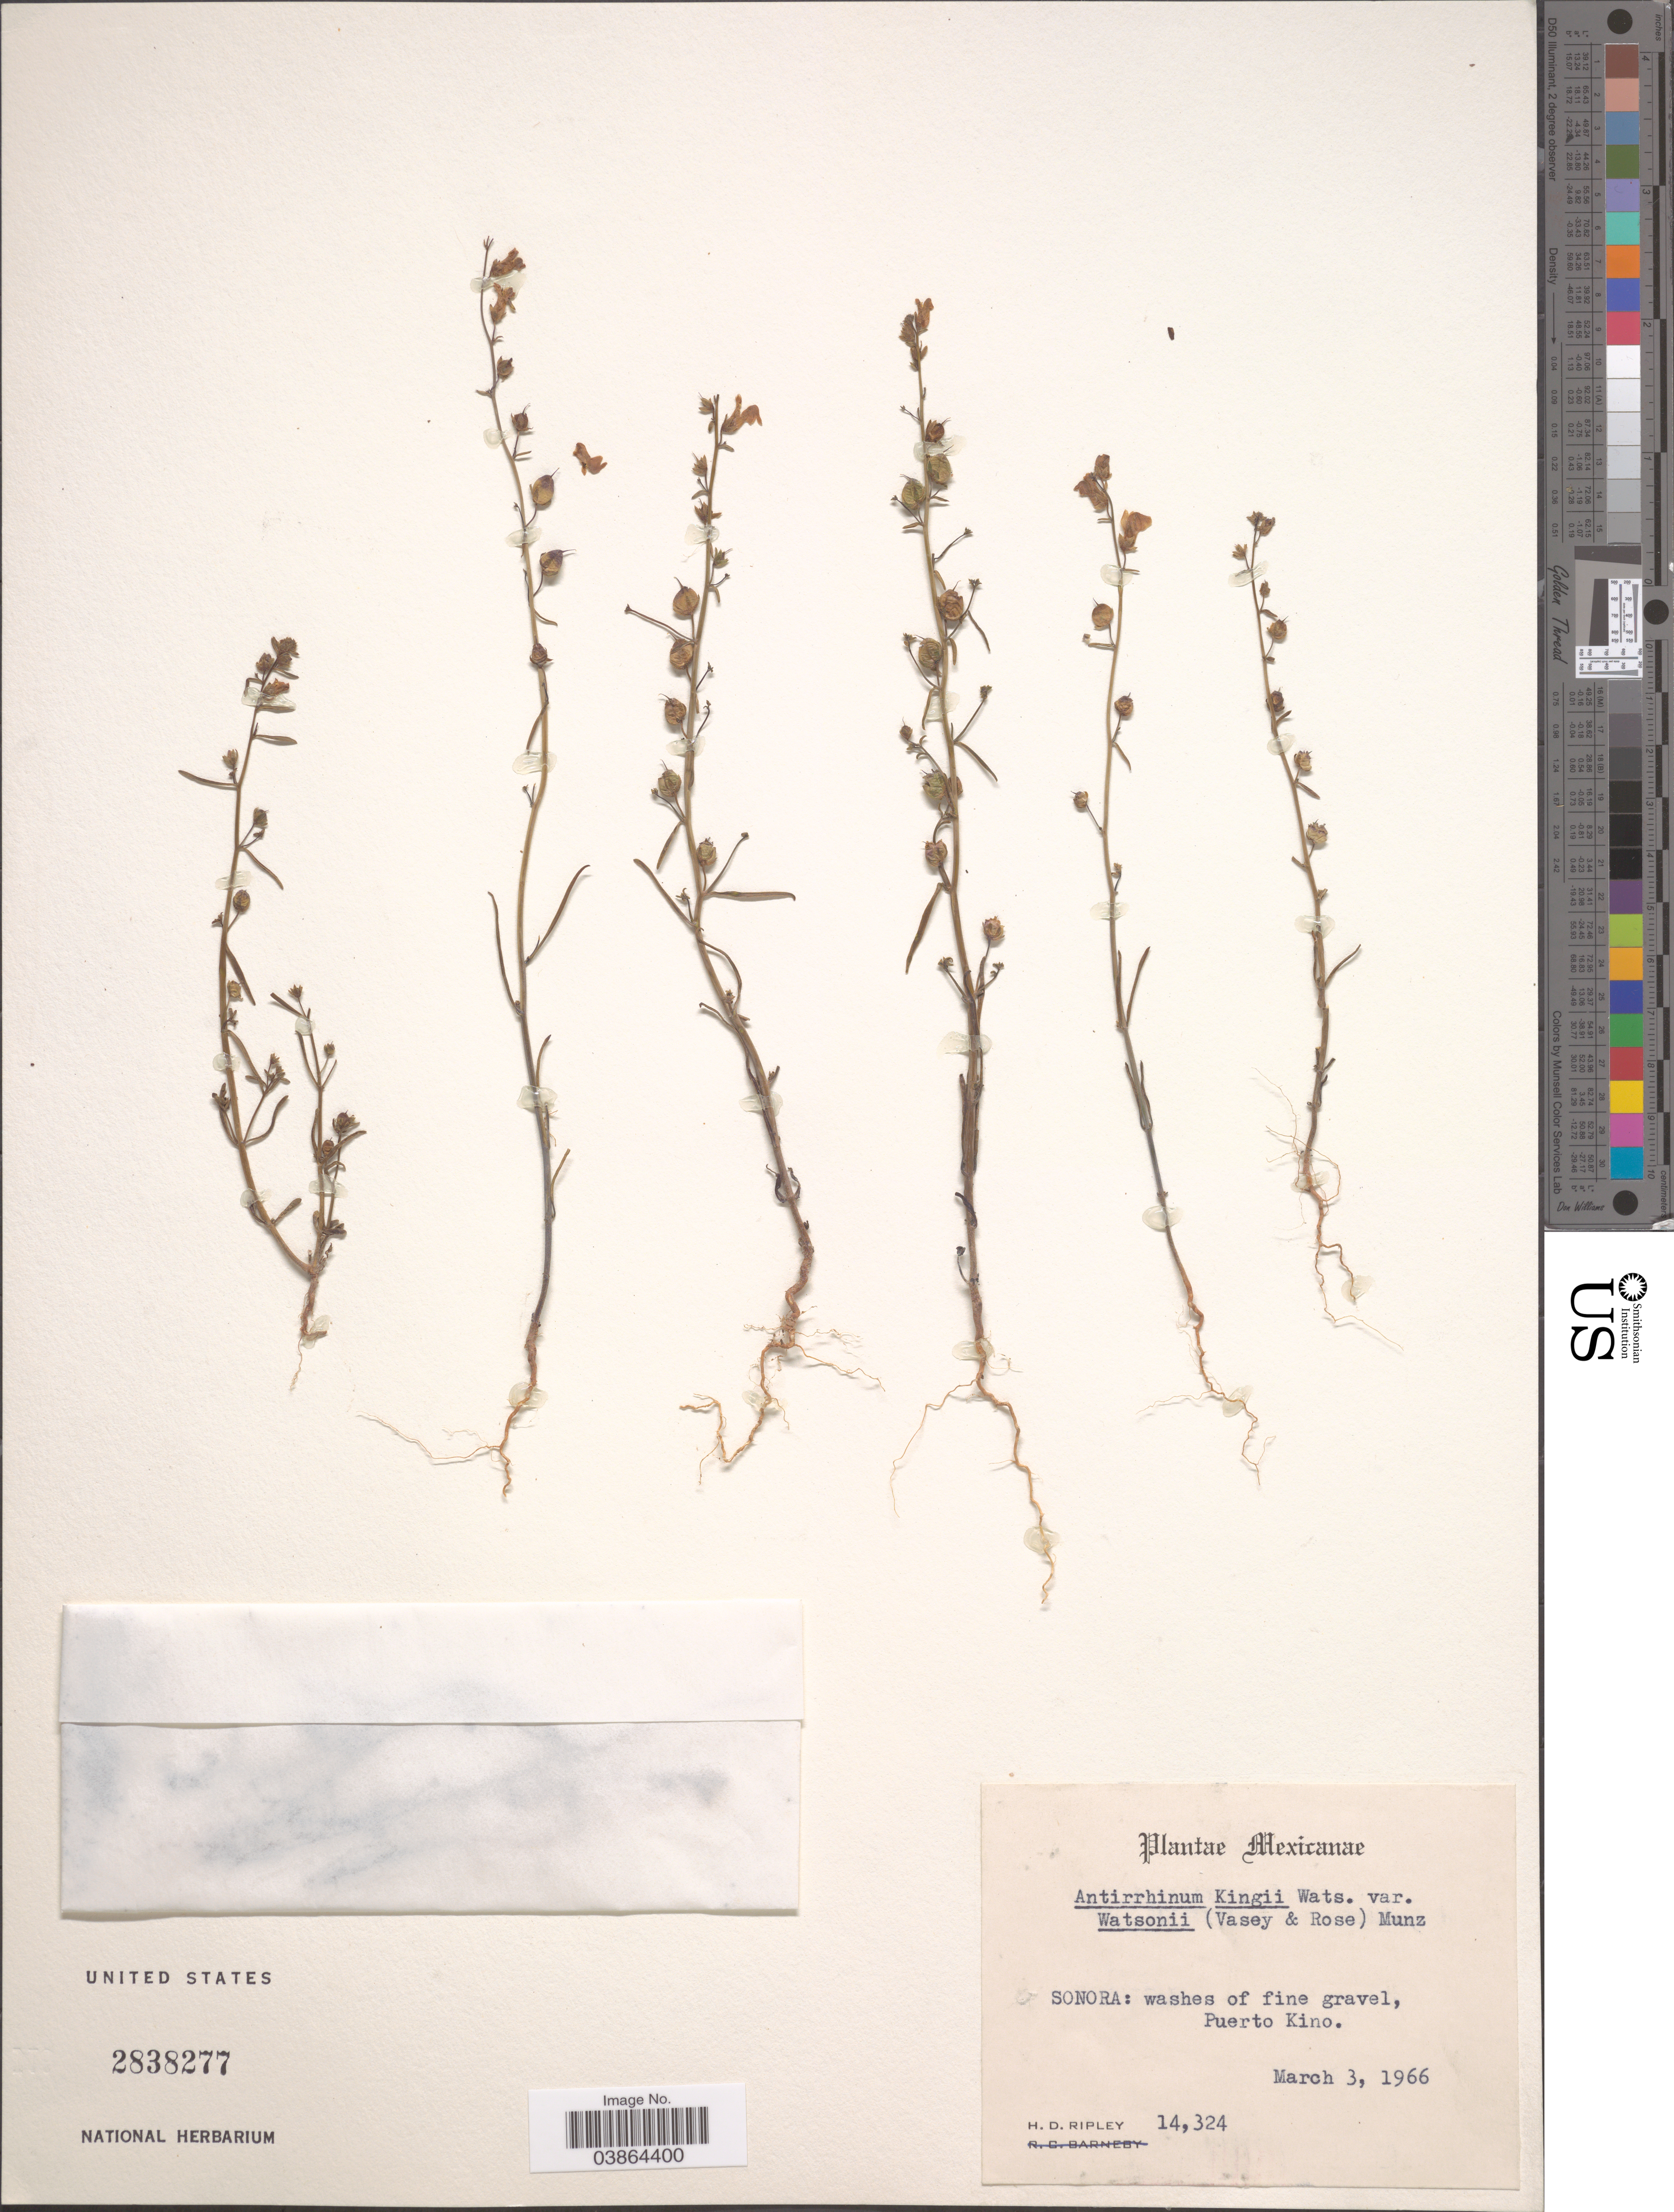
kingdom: Plantae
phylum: Tracheophyta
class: Magnoliopsida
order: Lamiales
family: Plantaginaceae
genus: Sairocarpus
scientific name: Sairocarpus kingii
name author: (S. Watson) D.A. Sutton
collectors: H. Ripley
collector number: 14324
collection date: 1966-03-03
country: Mexico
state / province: Sonora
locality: Puerto Kino.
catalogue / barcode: US 2838277